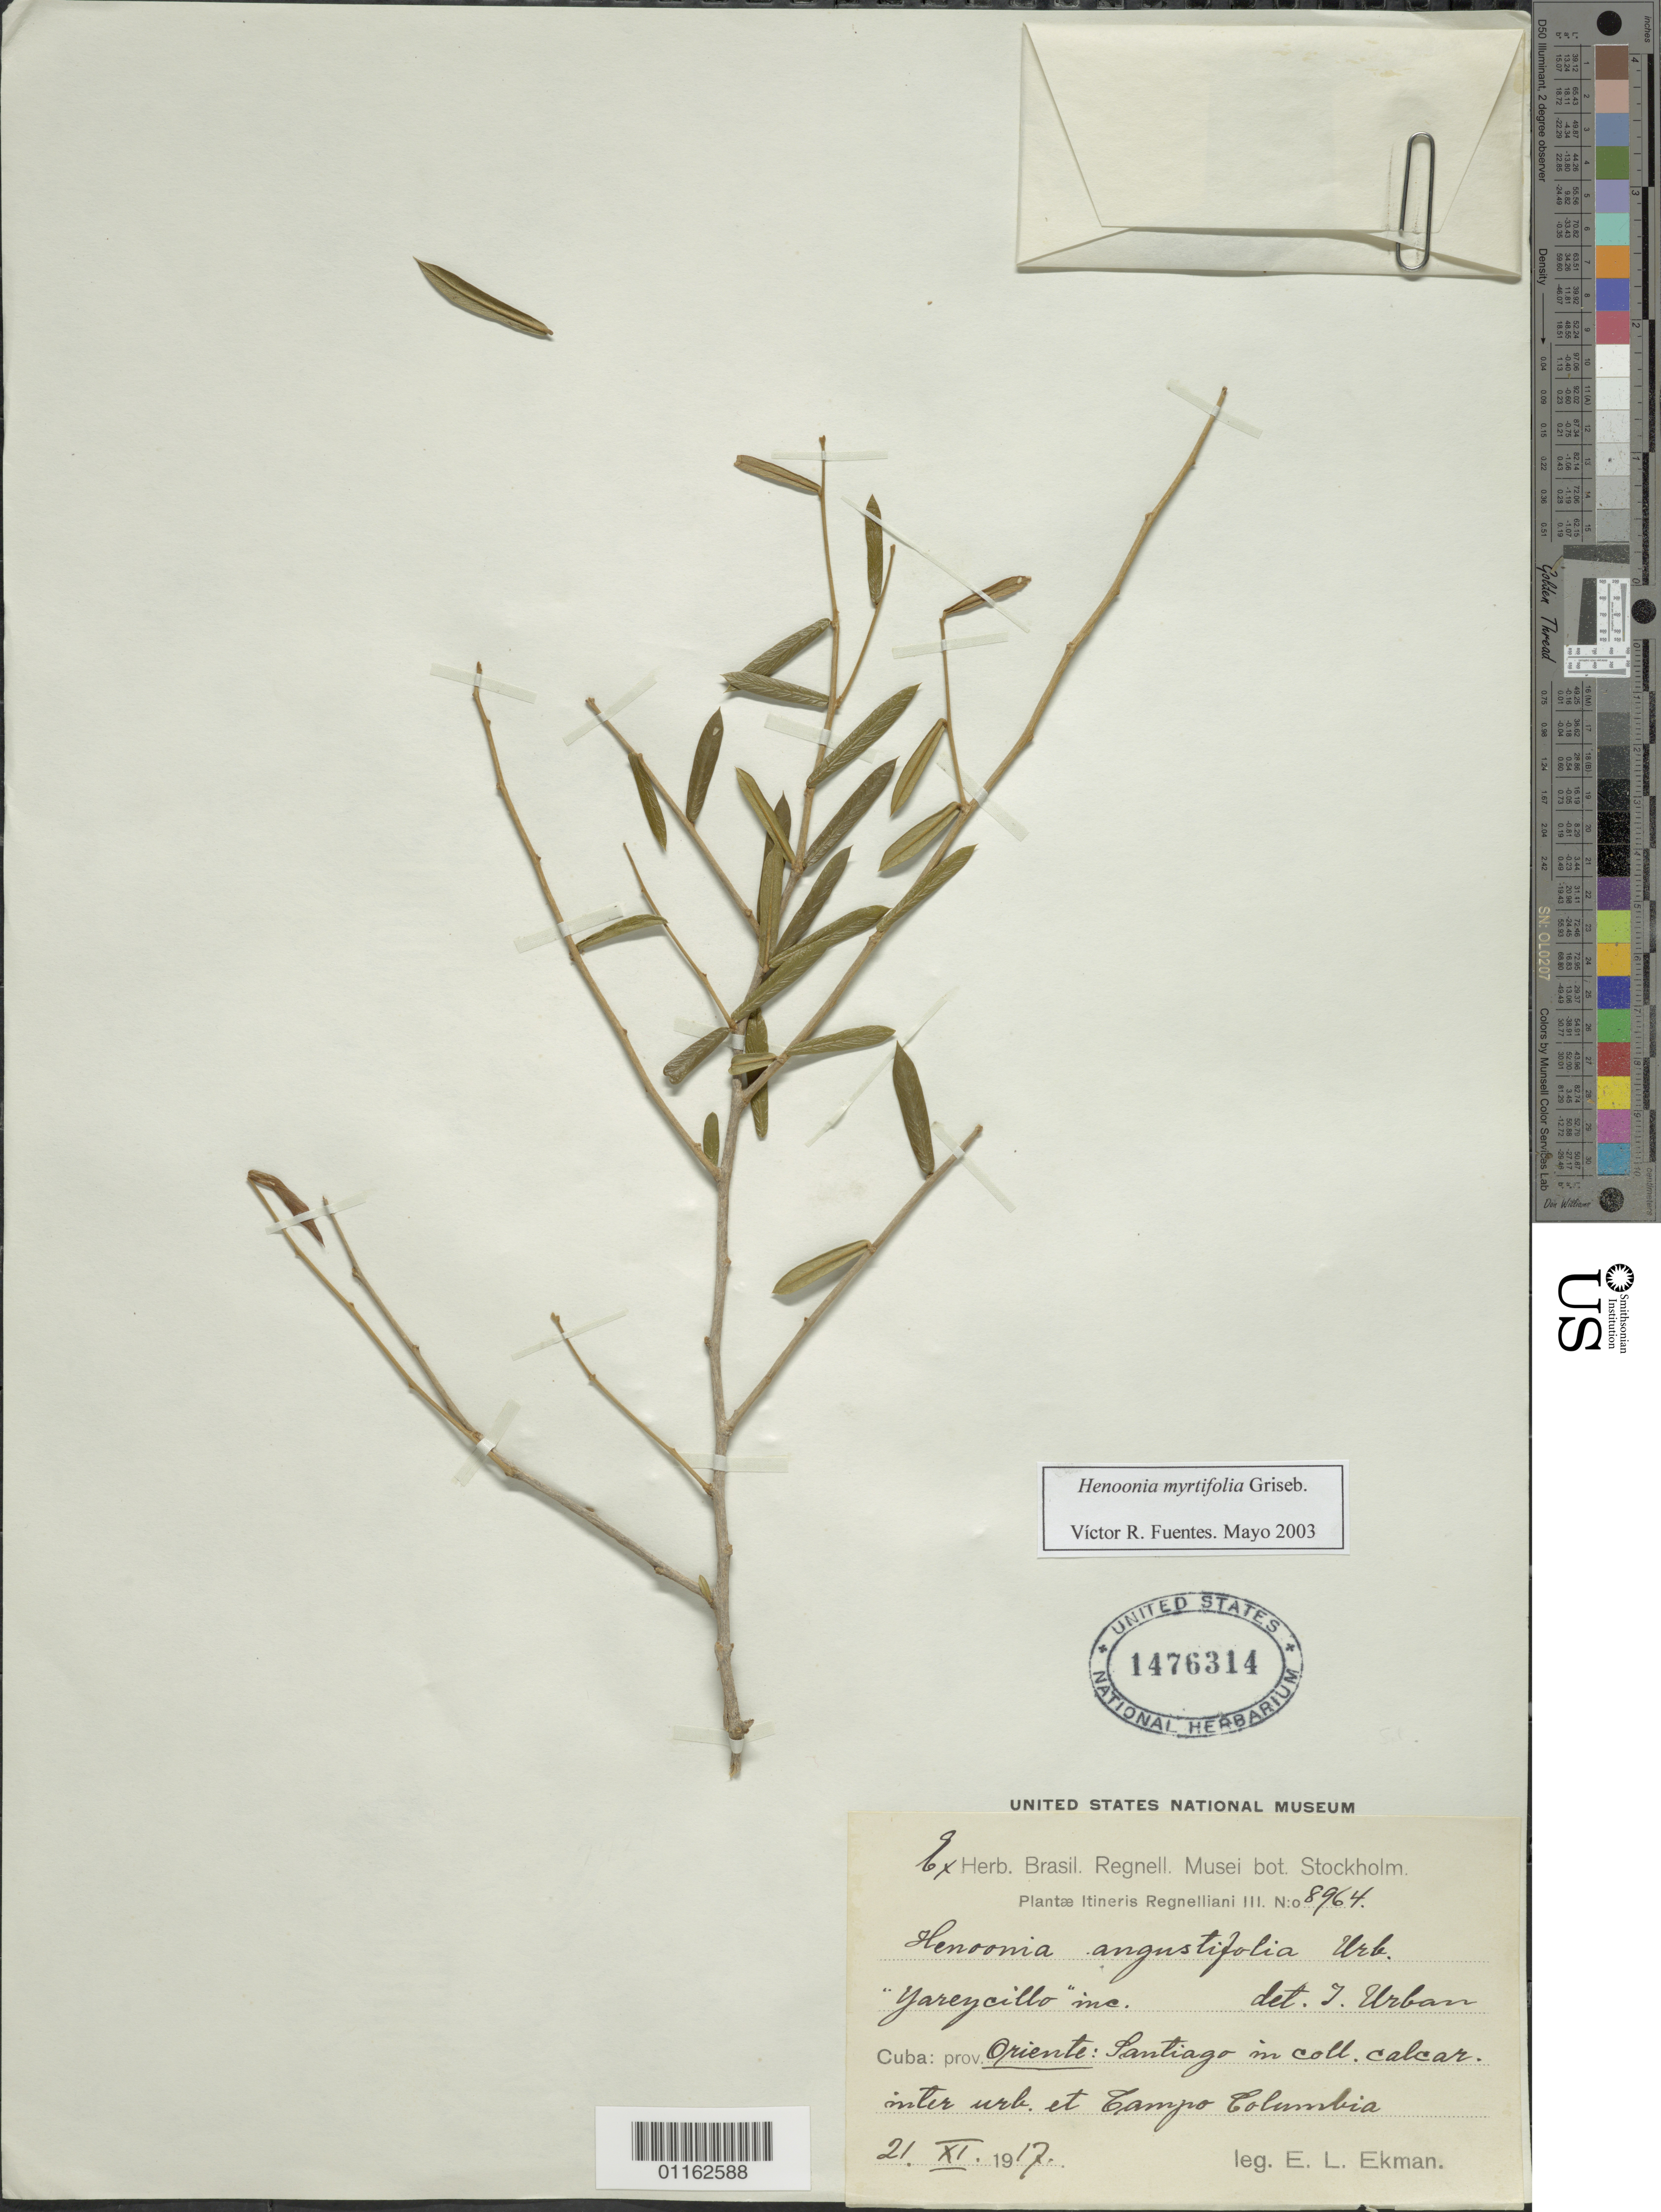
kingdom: Plantae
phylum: Tracheophyta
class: Magnoliopsida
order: Solanales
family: Solanaceae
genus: Henoonia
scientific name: Henoonia myrtifolia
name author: Griseb.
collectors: E. L. Ekman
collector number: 8964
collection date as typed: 21 Nov 1917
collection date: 1917-11-21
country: Cuba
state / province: Oriente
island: Cuba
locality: Santiago; Campo Columbia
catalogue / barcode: US 1476314